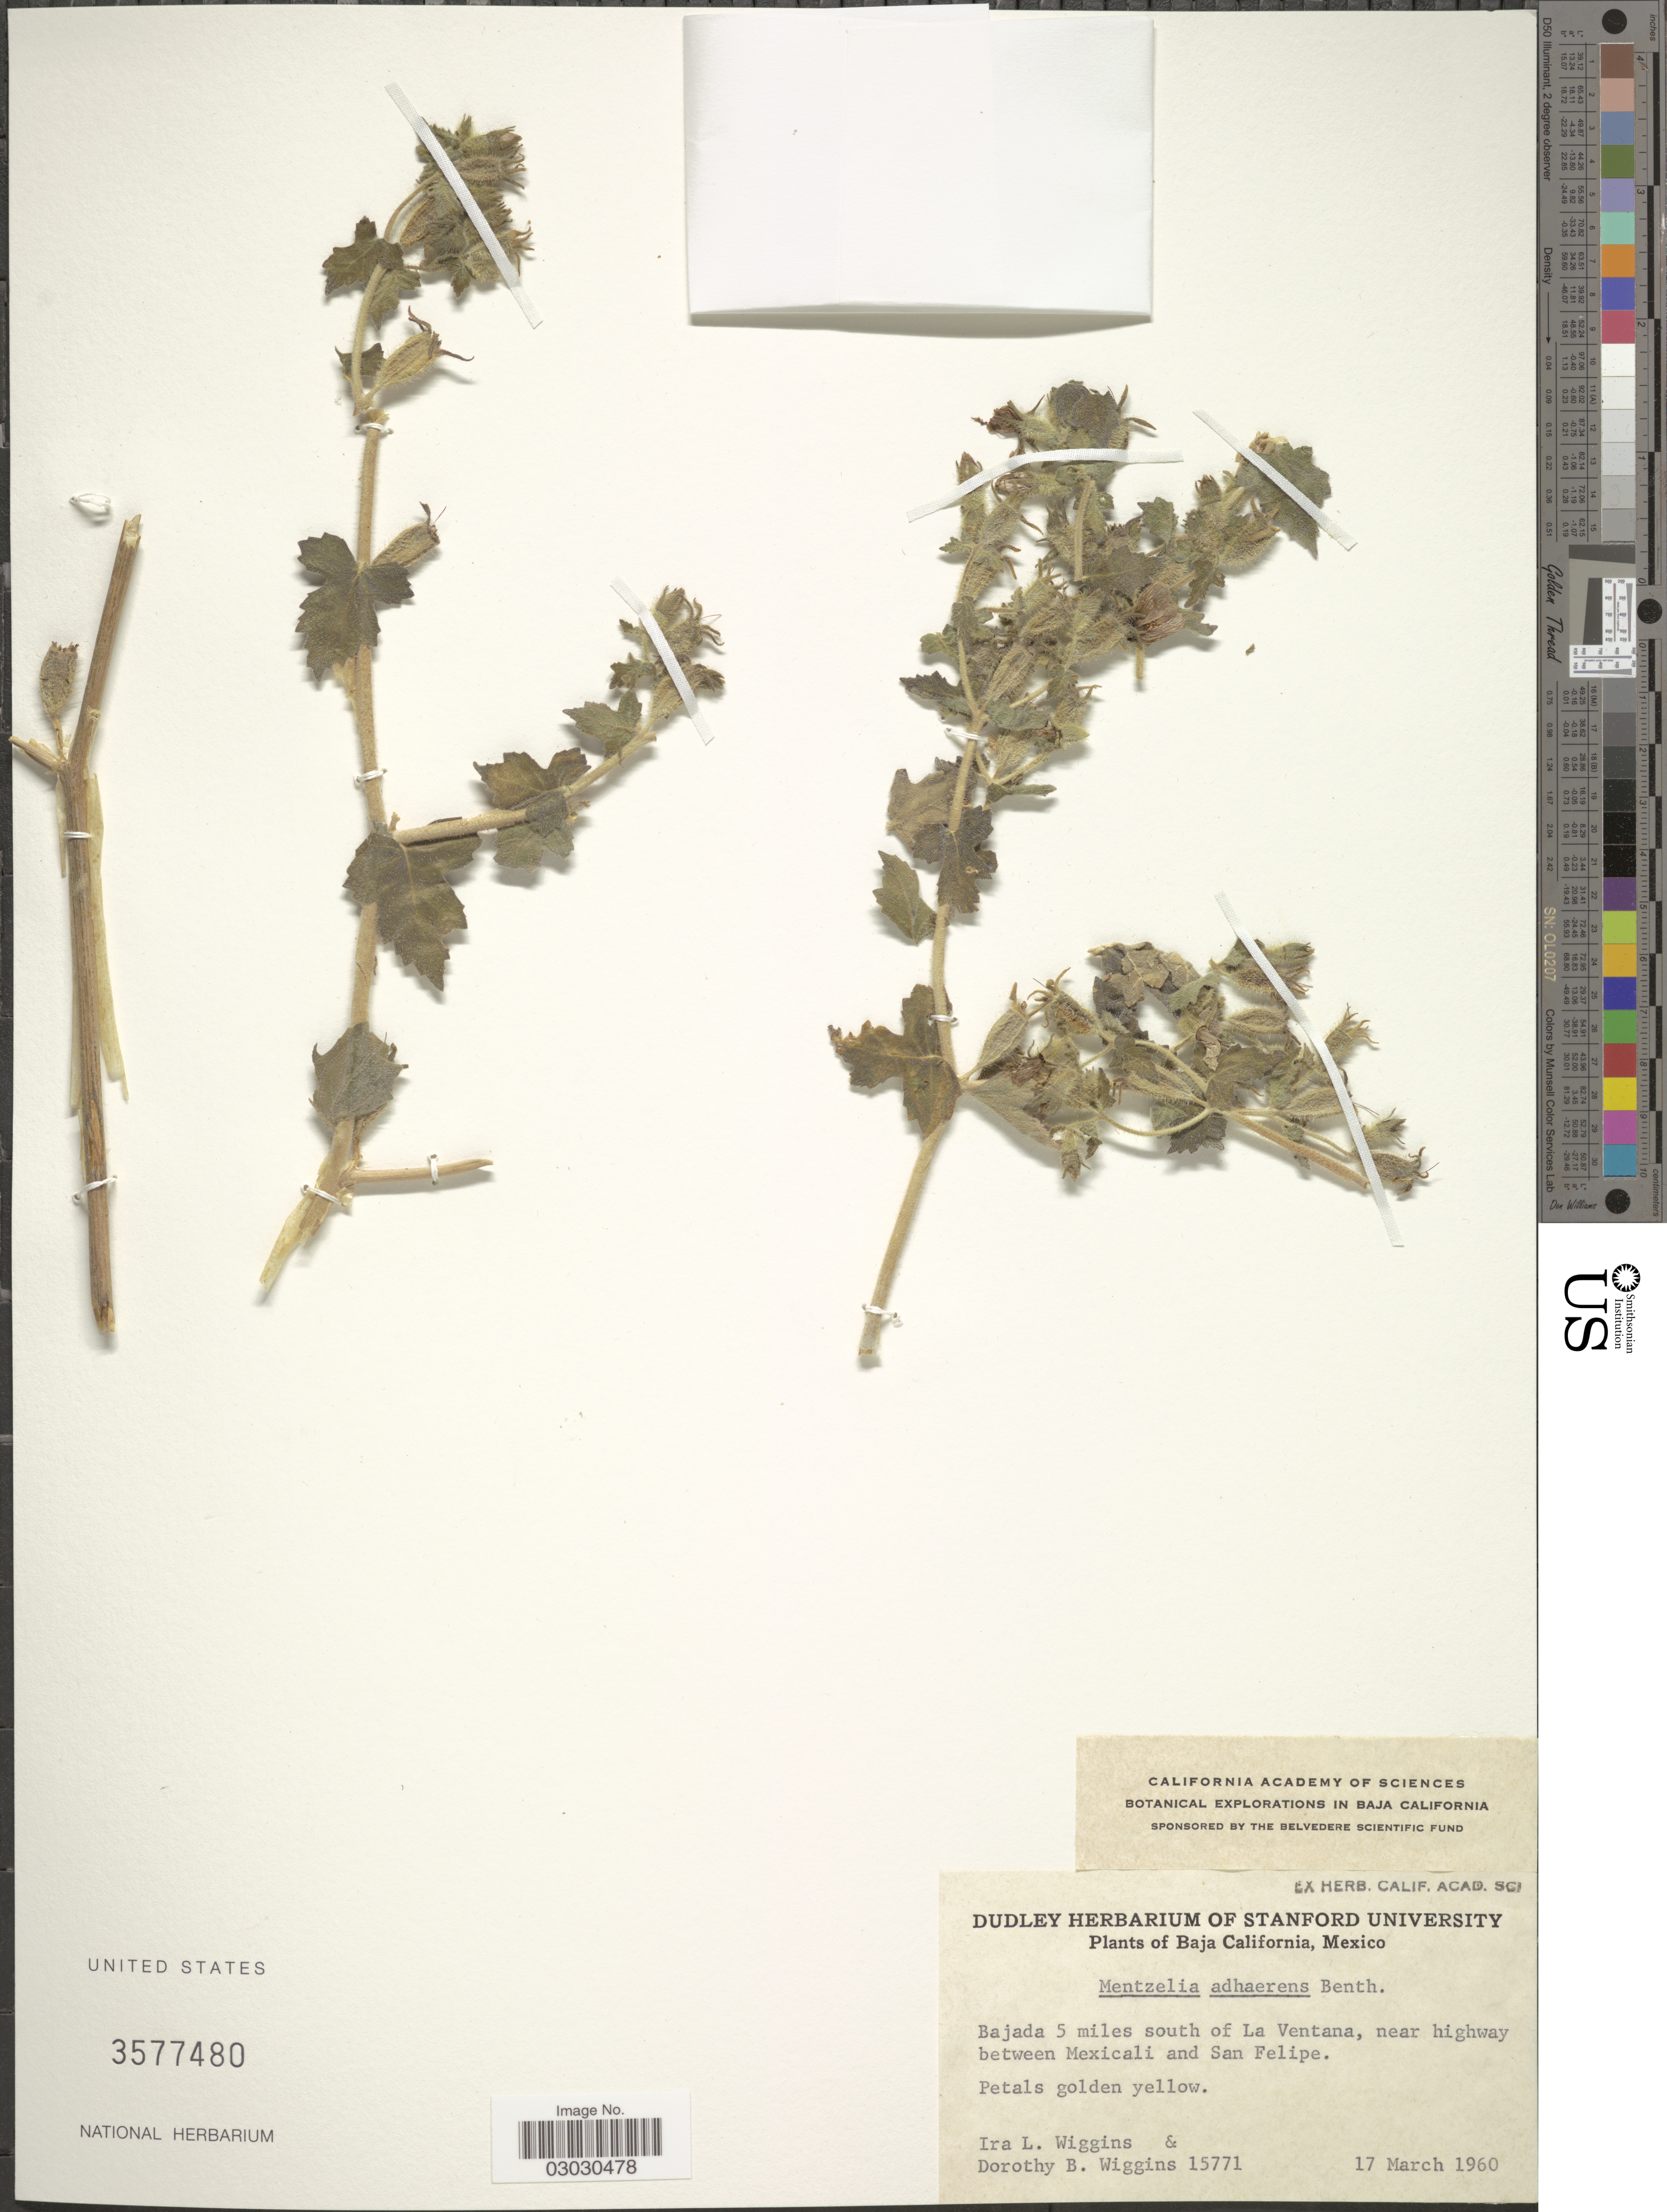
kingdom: Plantae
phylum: Tracheophyta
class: Magnoliopsida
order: Cornales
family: Loasaceae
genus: Mentzelia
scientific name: Mentzelia adhaerens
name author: Benth.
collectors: I. L. Wiggins & D. B. Wiggins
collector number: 15771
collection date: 1960-03-17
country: Mexico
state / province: Baja California Norte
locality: Bajada 5 miles south of La Ventana, near highway between Mexicali and San Felipe.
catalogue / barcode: US 3577480